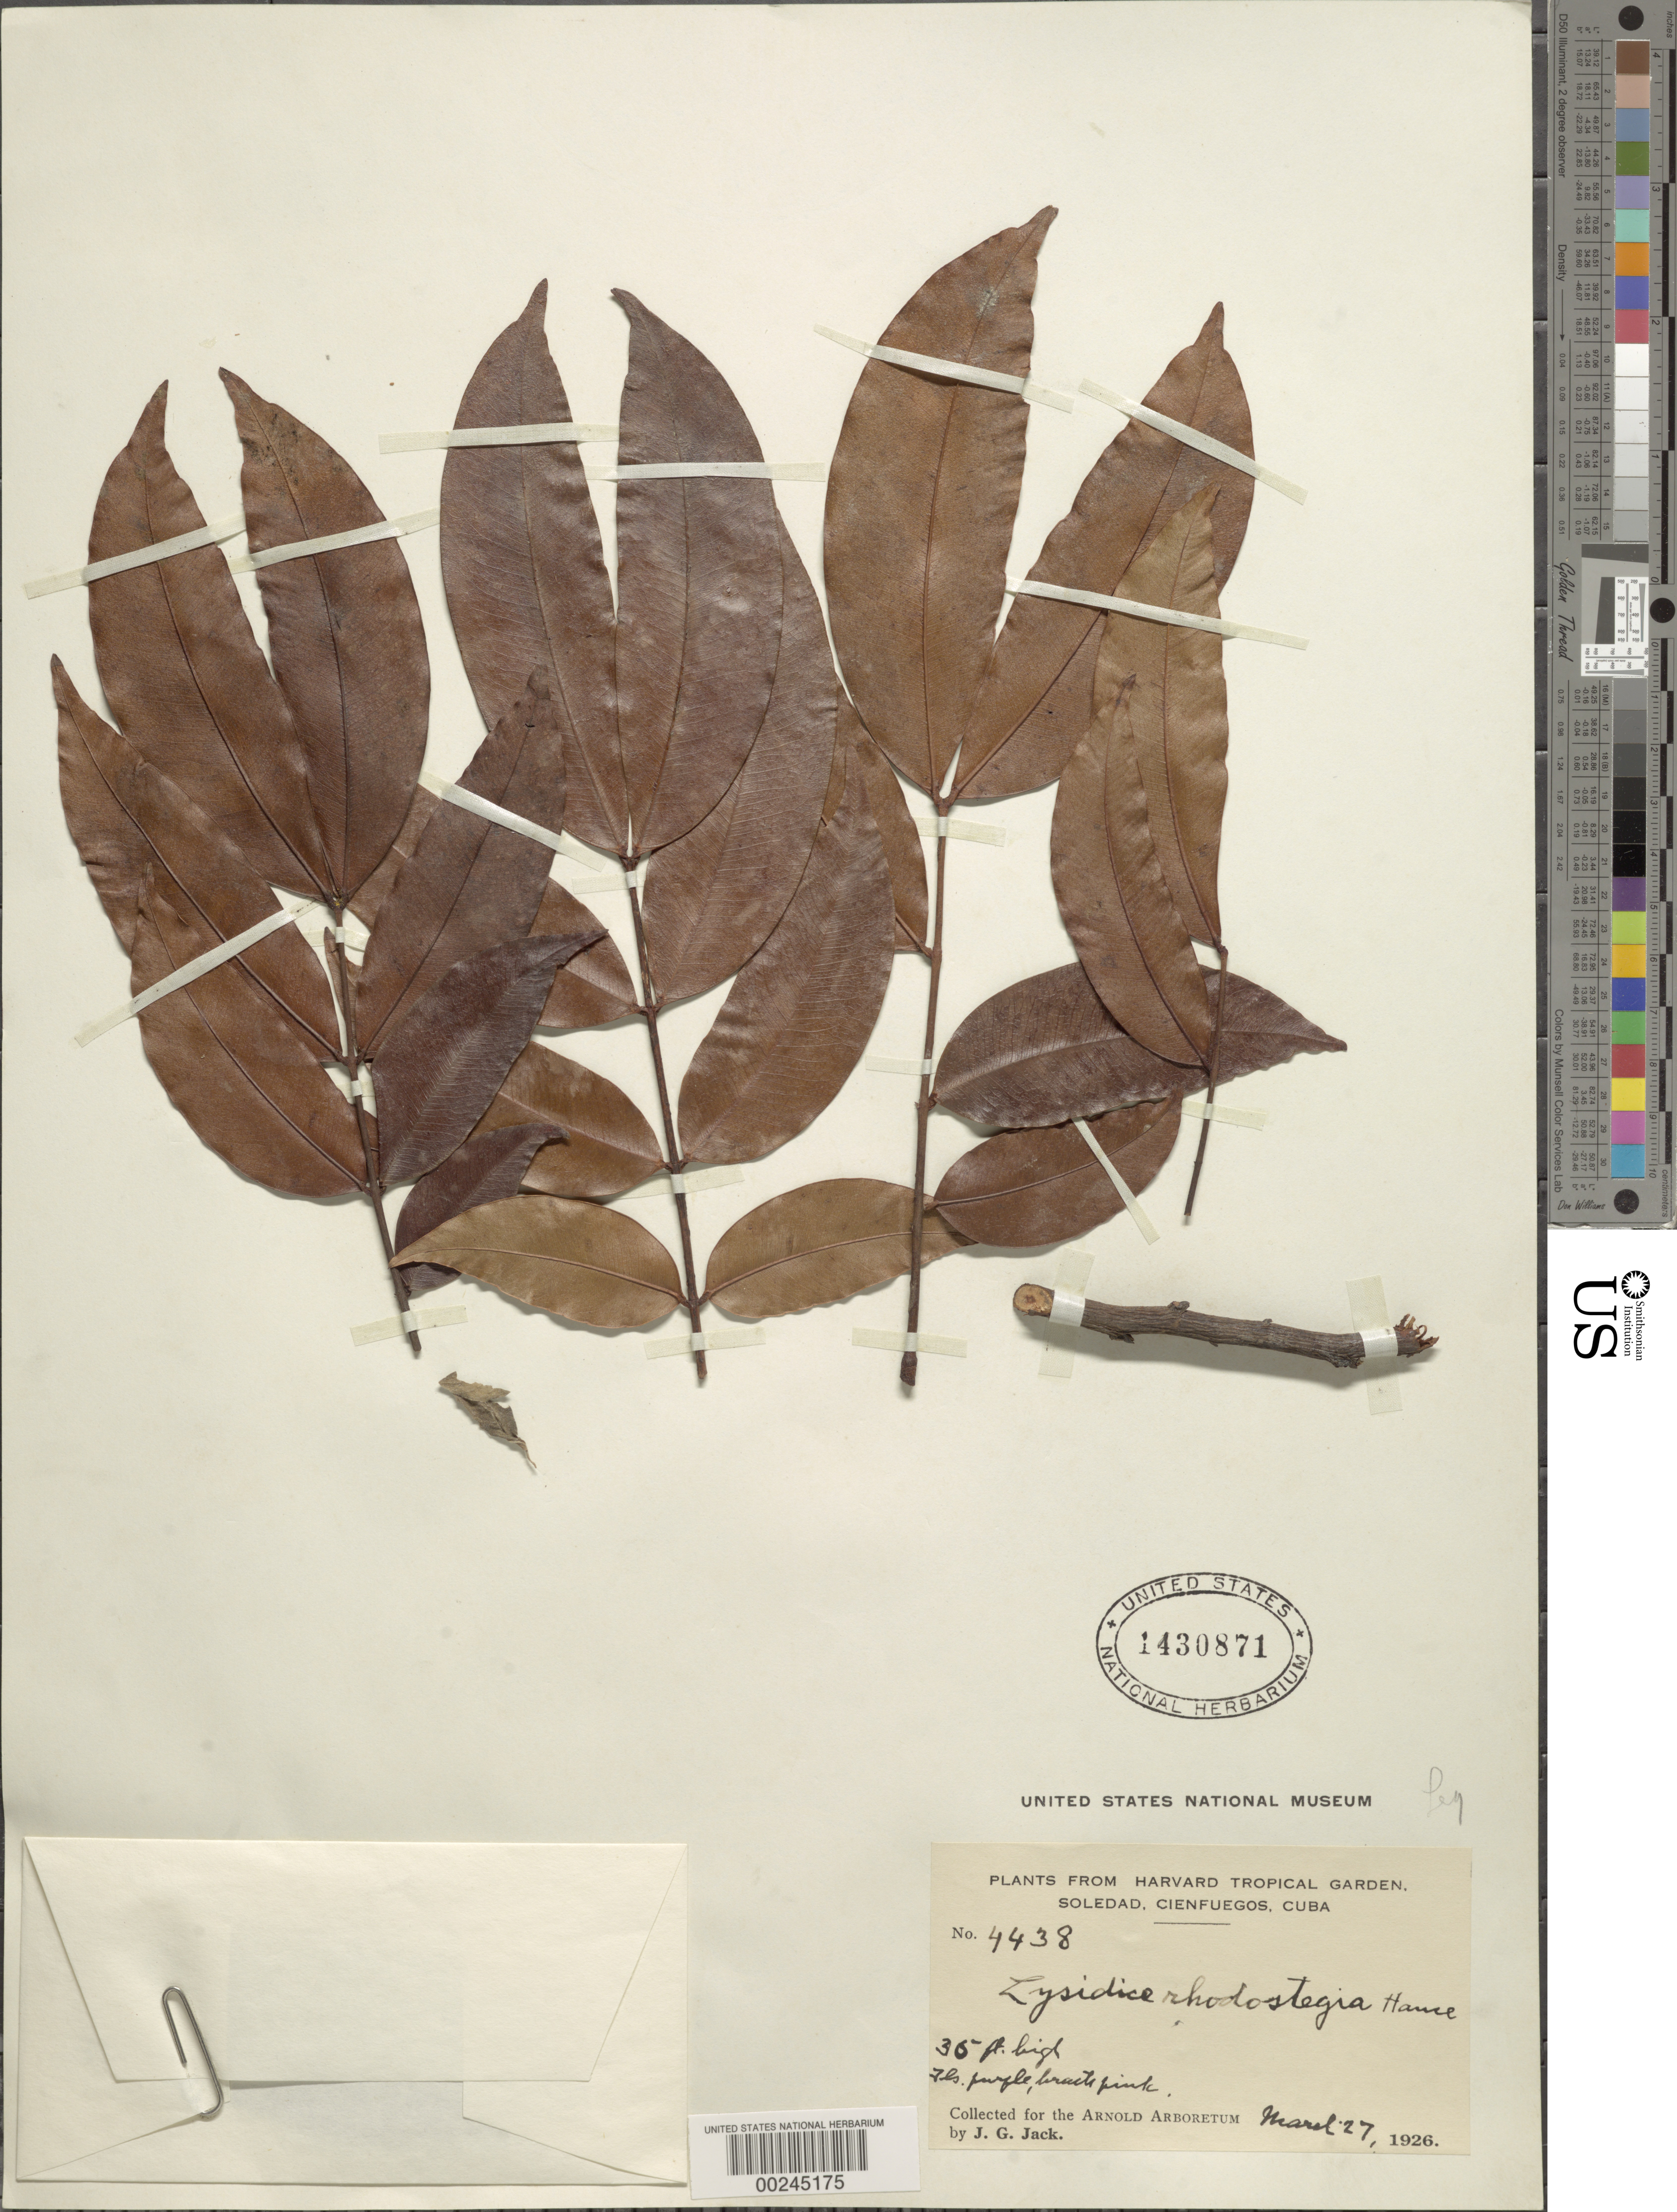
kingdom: Plantae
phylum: Tracheophyta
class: Magnoliopsida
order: Fabales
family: Fabaceae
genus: Lysidice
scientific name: Lysidice rhodostegia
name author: Hance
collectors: J. G. Jack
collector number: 4438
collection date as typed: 27 Mar 1926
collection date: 1926-03-27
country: Cuba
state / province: Las Villas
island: Greater Antilles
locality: Soledad, cienfuegos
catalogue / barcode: US 1430871